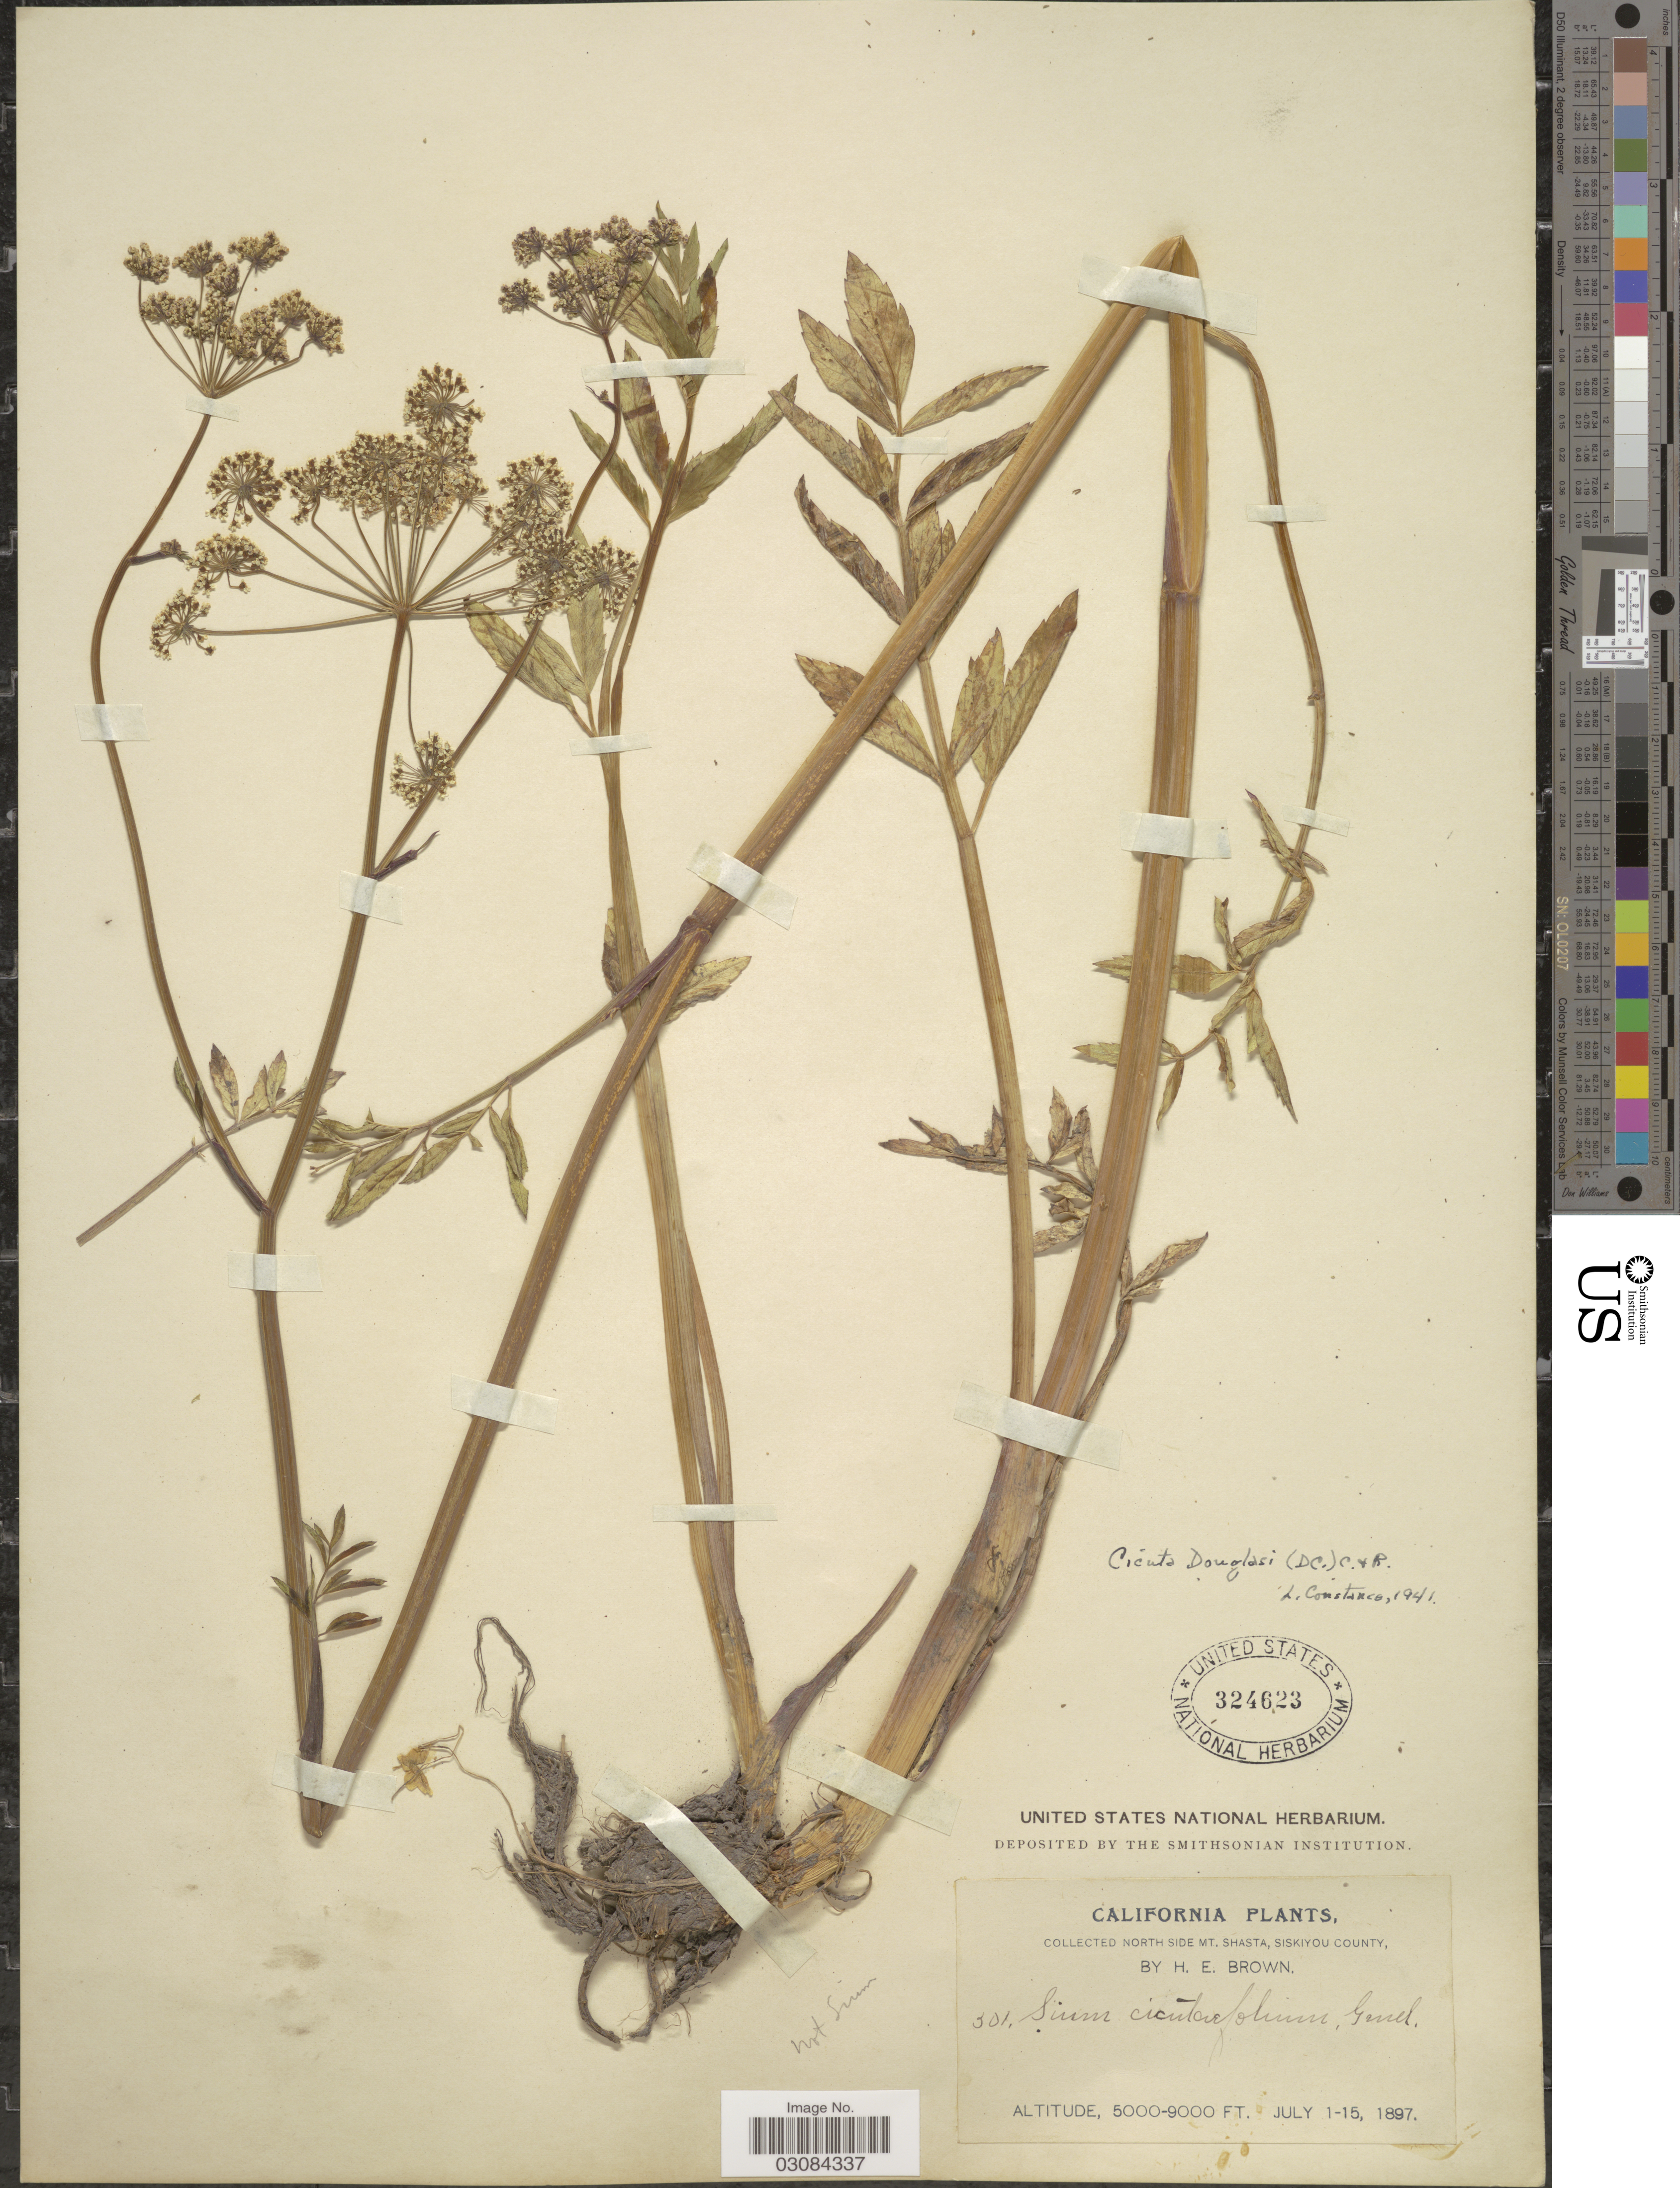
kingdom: Plantae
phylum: Tracheophyta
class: Magnoliopsida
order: Apiales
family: Apiaceae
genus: Cicuta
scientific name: Cicuta douglasii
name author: (DC.) J.M. Coult. & Rose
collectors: H. E. Brown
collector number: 301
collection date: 1897-07-01/1897-07-15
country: United States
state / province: California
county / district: Siskiyou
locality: North side Mt. Shasta, Siskiyou County.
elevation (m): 1524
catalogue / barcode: US 324623